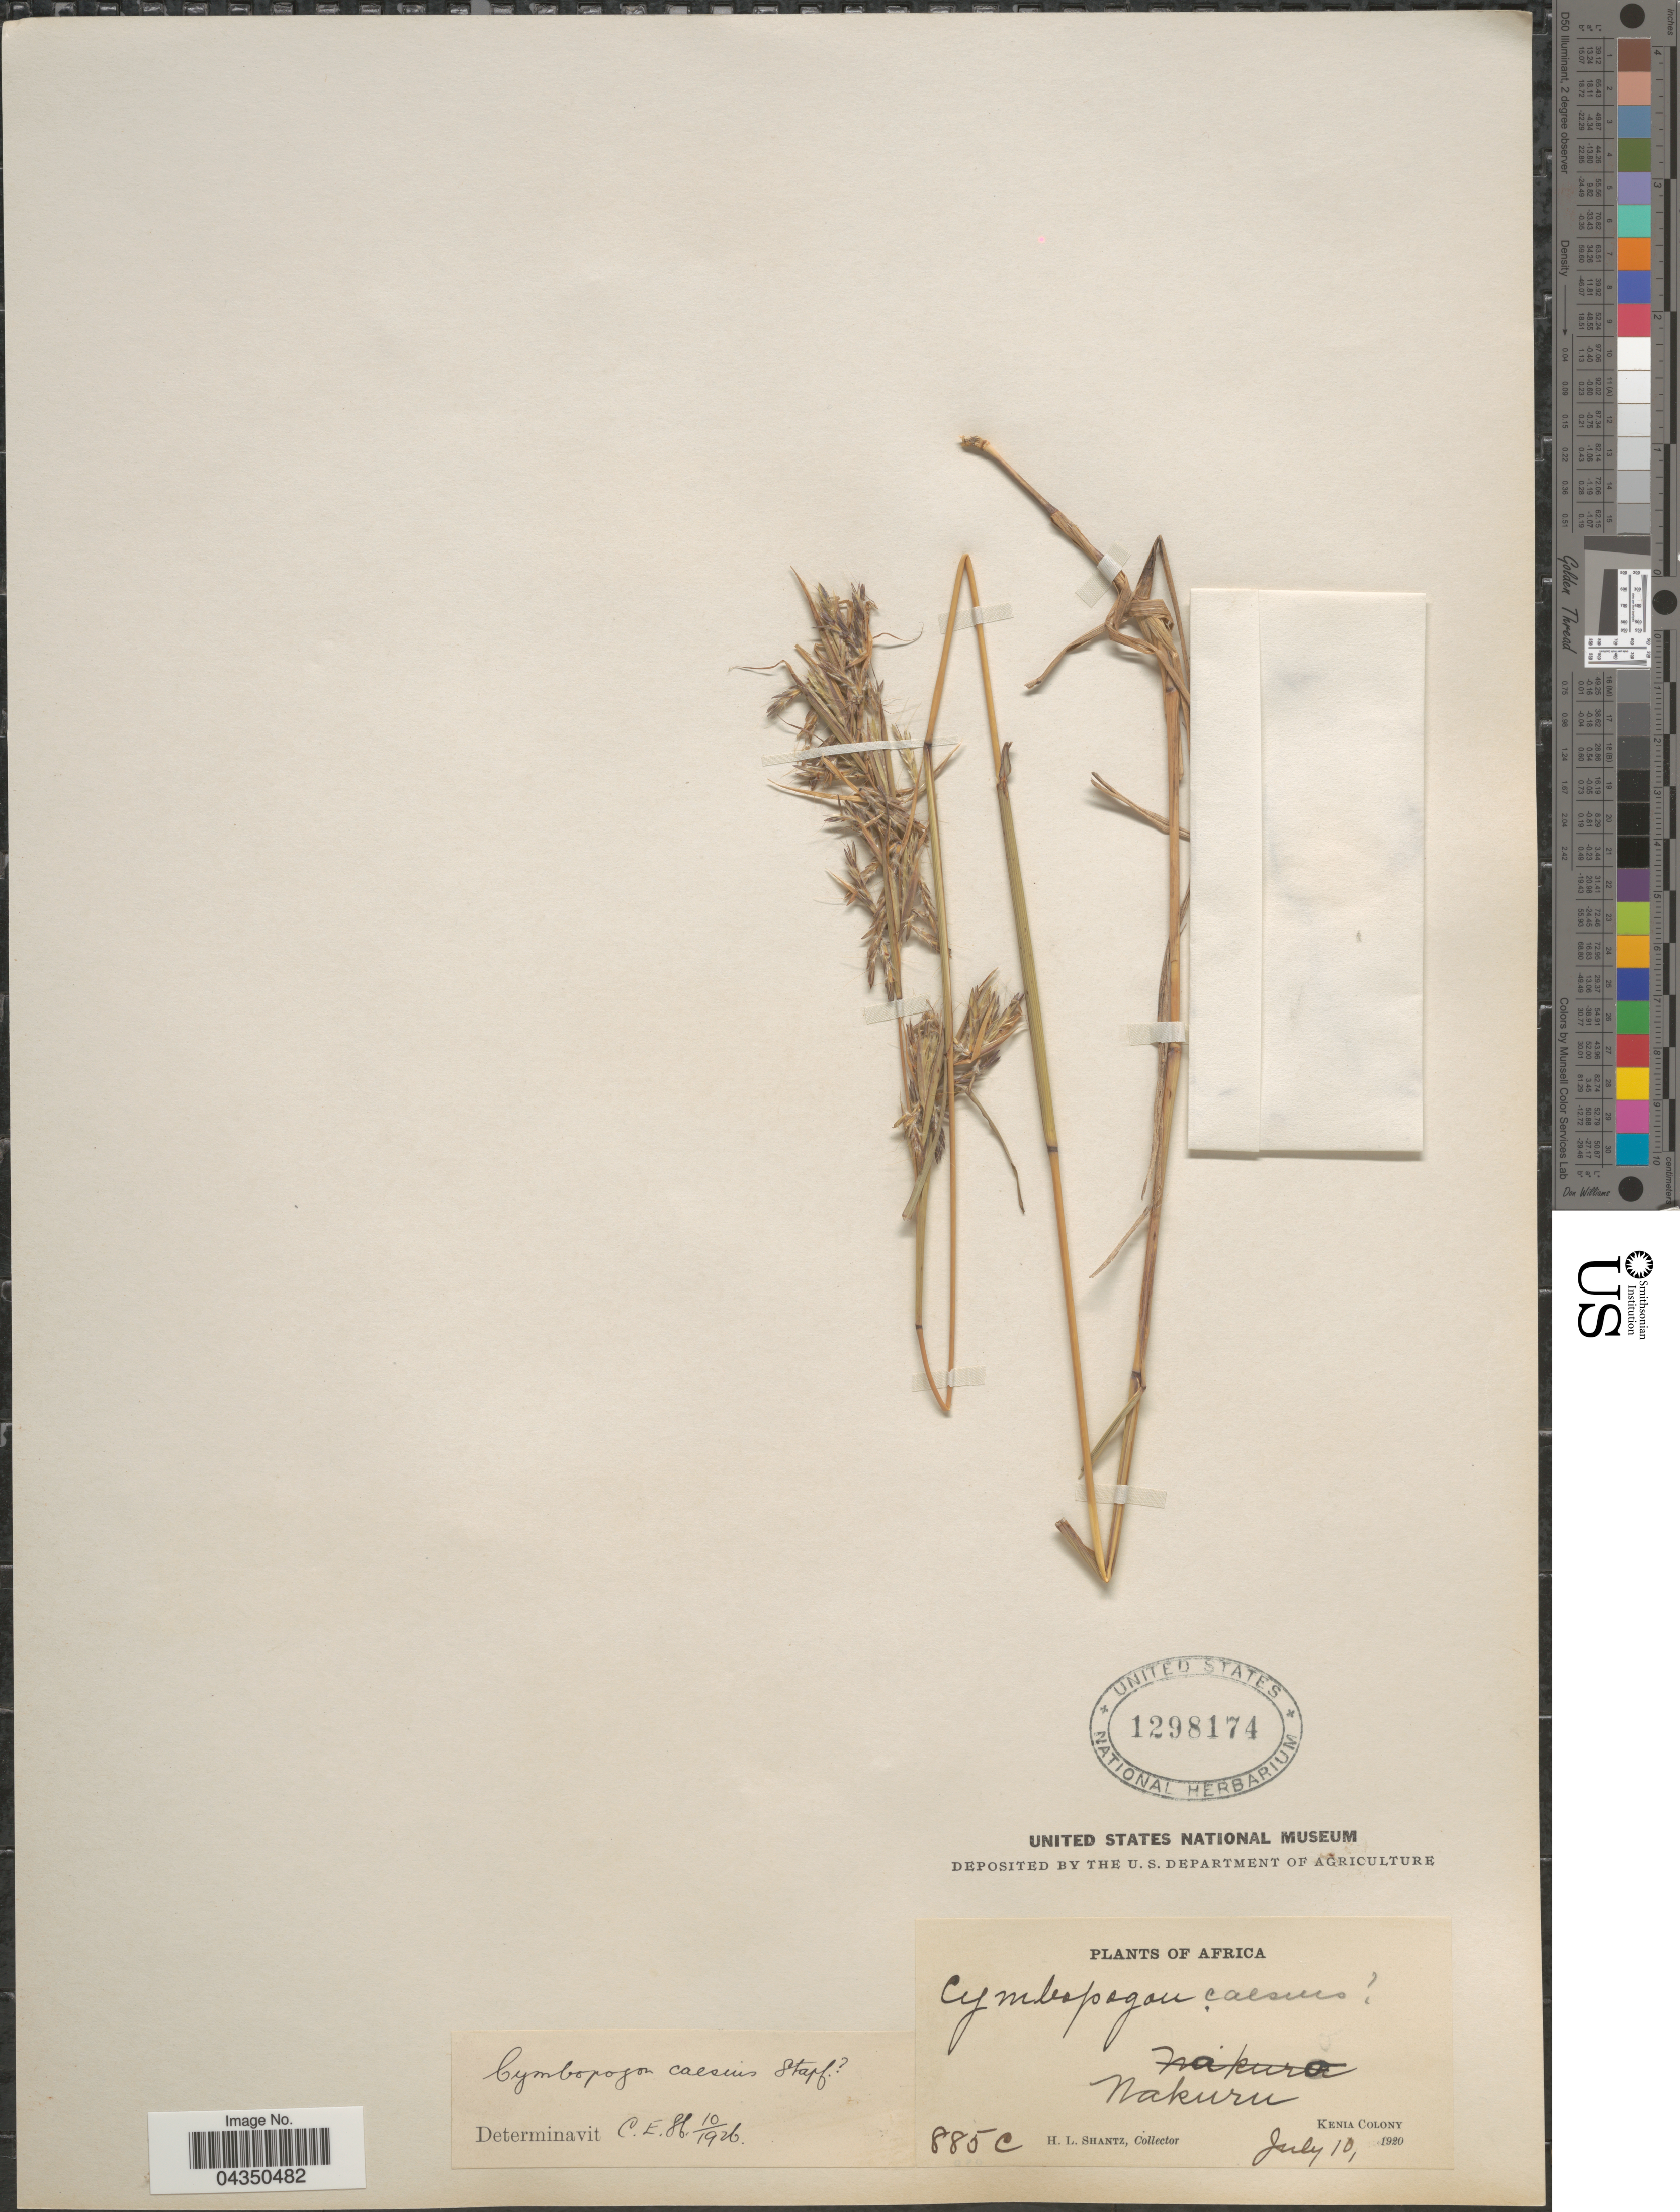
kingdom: Plantae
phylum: Tracheophyta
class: Liliopsida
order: Poales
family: Poaceae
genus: Cymbopogon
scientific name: Cymbopogon caesius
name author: (Nees ex Hook. & Arn.) Stapf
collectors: H. Shantz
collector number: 885c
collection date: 1920-07-10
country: Kenya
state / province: Nakuru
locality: Kenia Colony.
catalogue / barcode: US 1298174